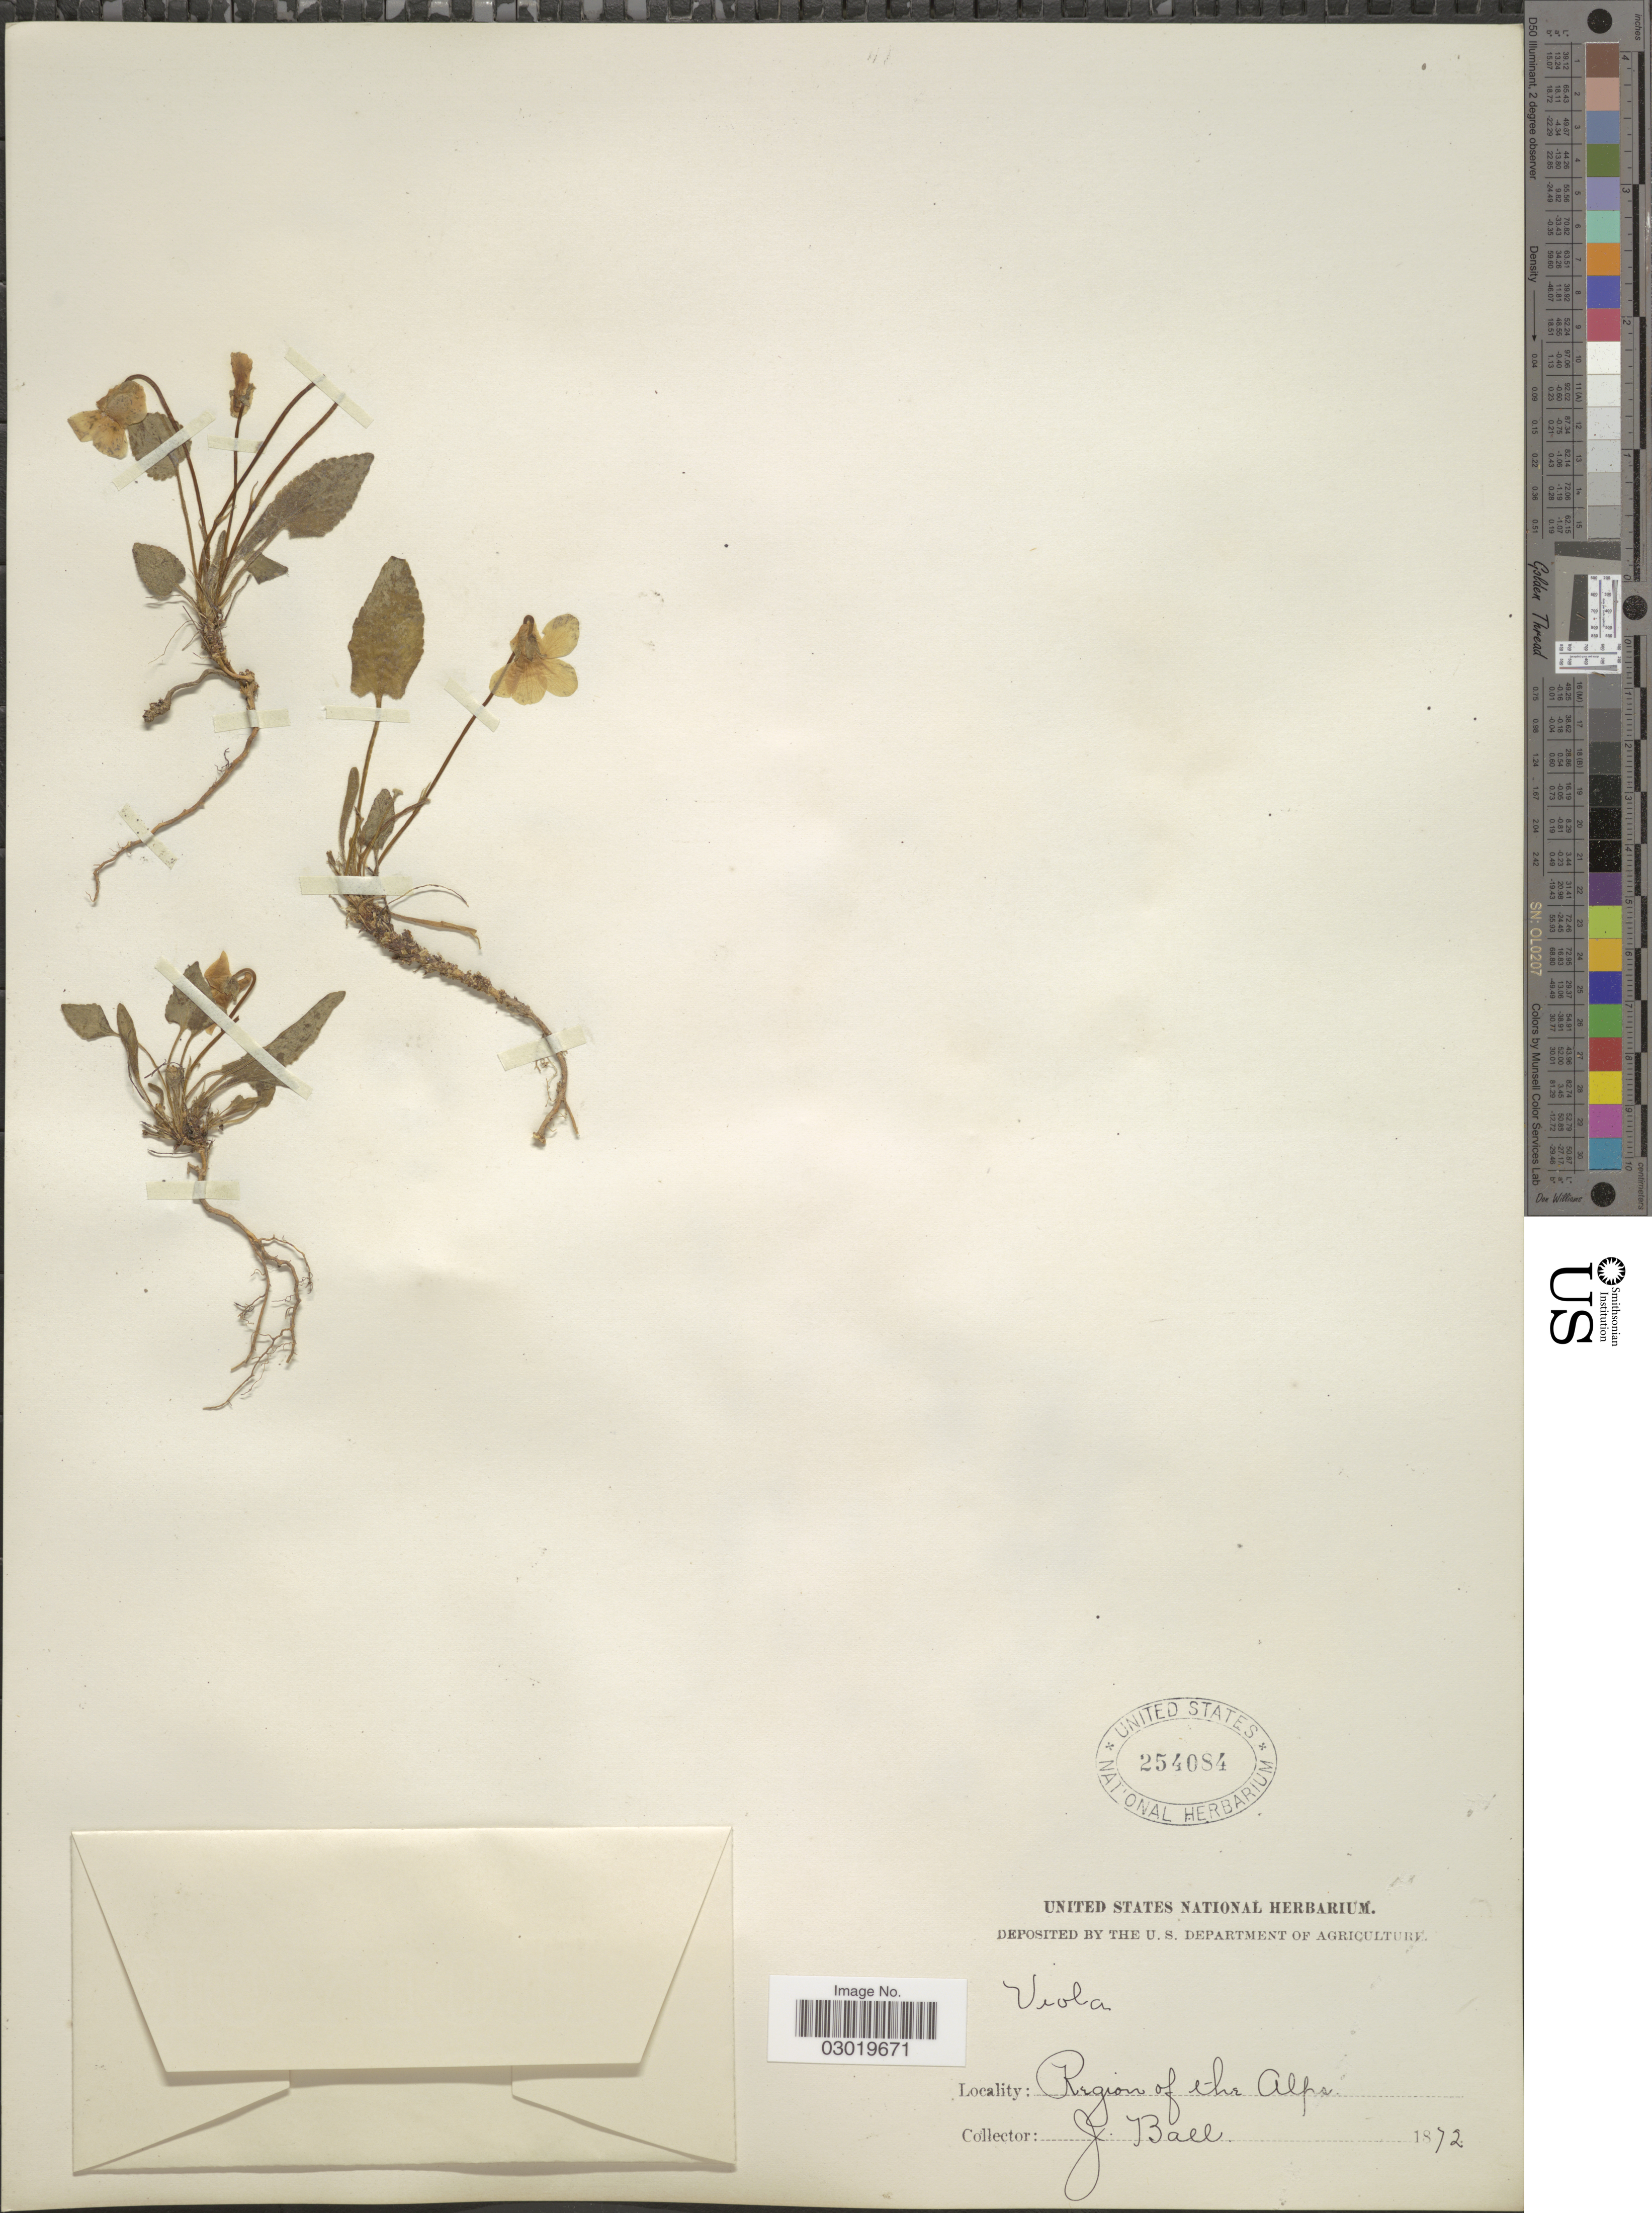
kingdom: Plantae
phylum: Tracheophyta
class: Magnoliopsida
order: Malpighiales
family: Violaceae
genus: Viola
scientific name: Viola sp.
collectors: J. Ball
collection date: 1872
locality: Region of the Alps.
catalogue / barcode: US 254084